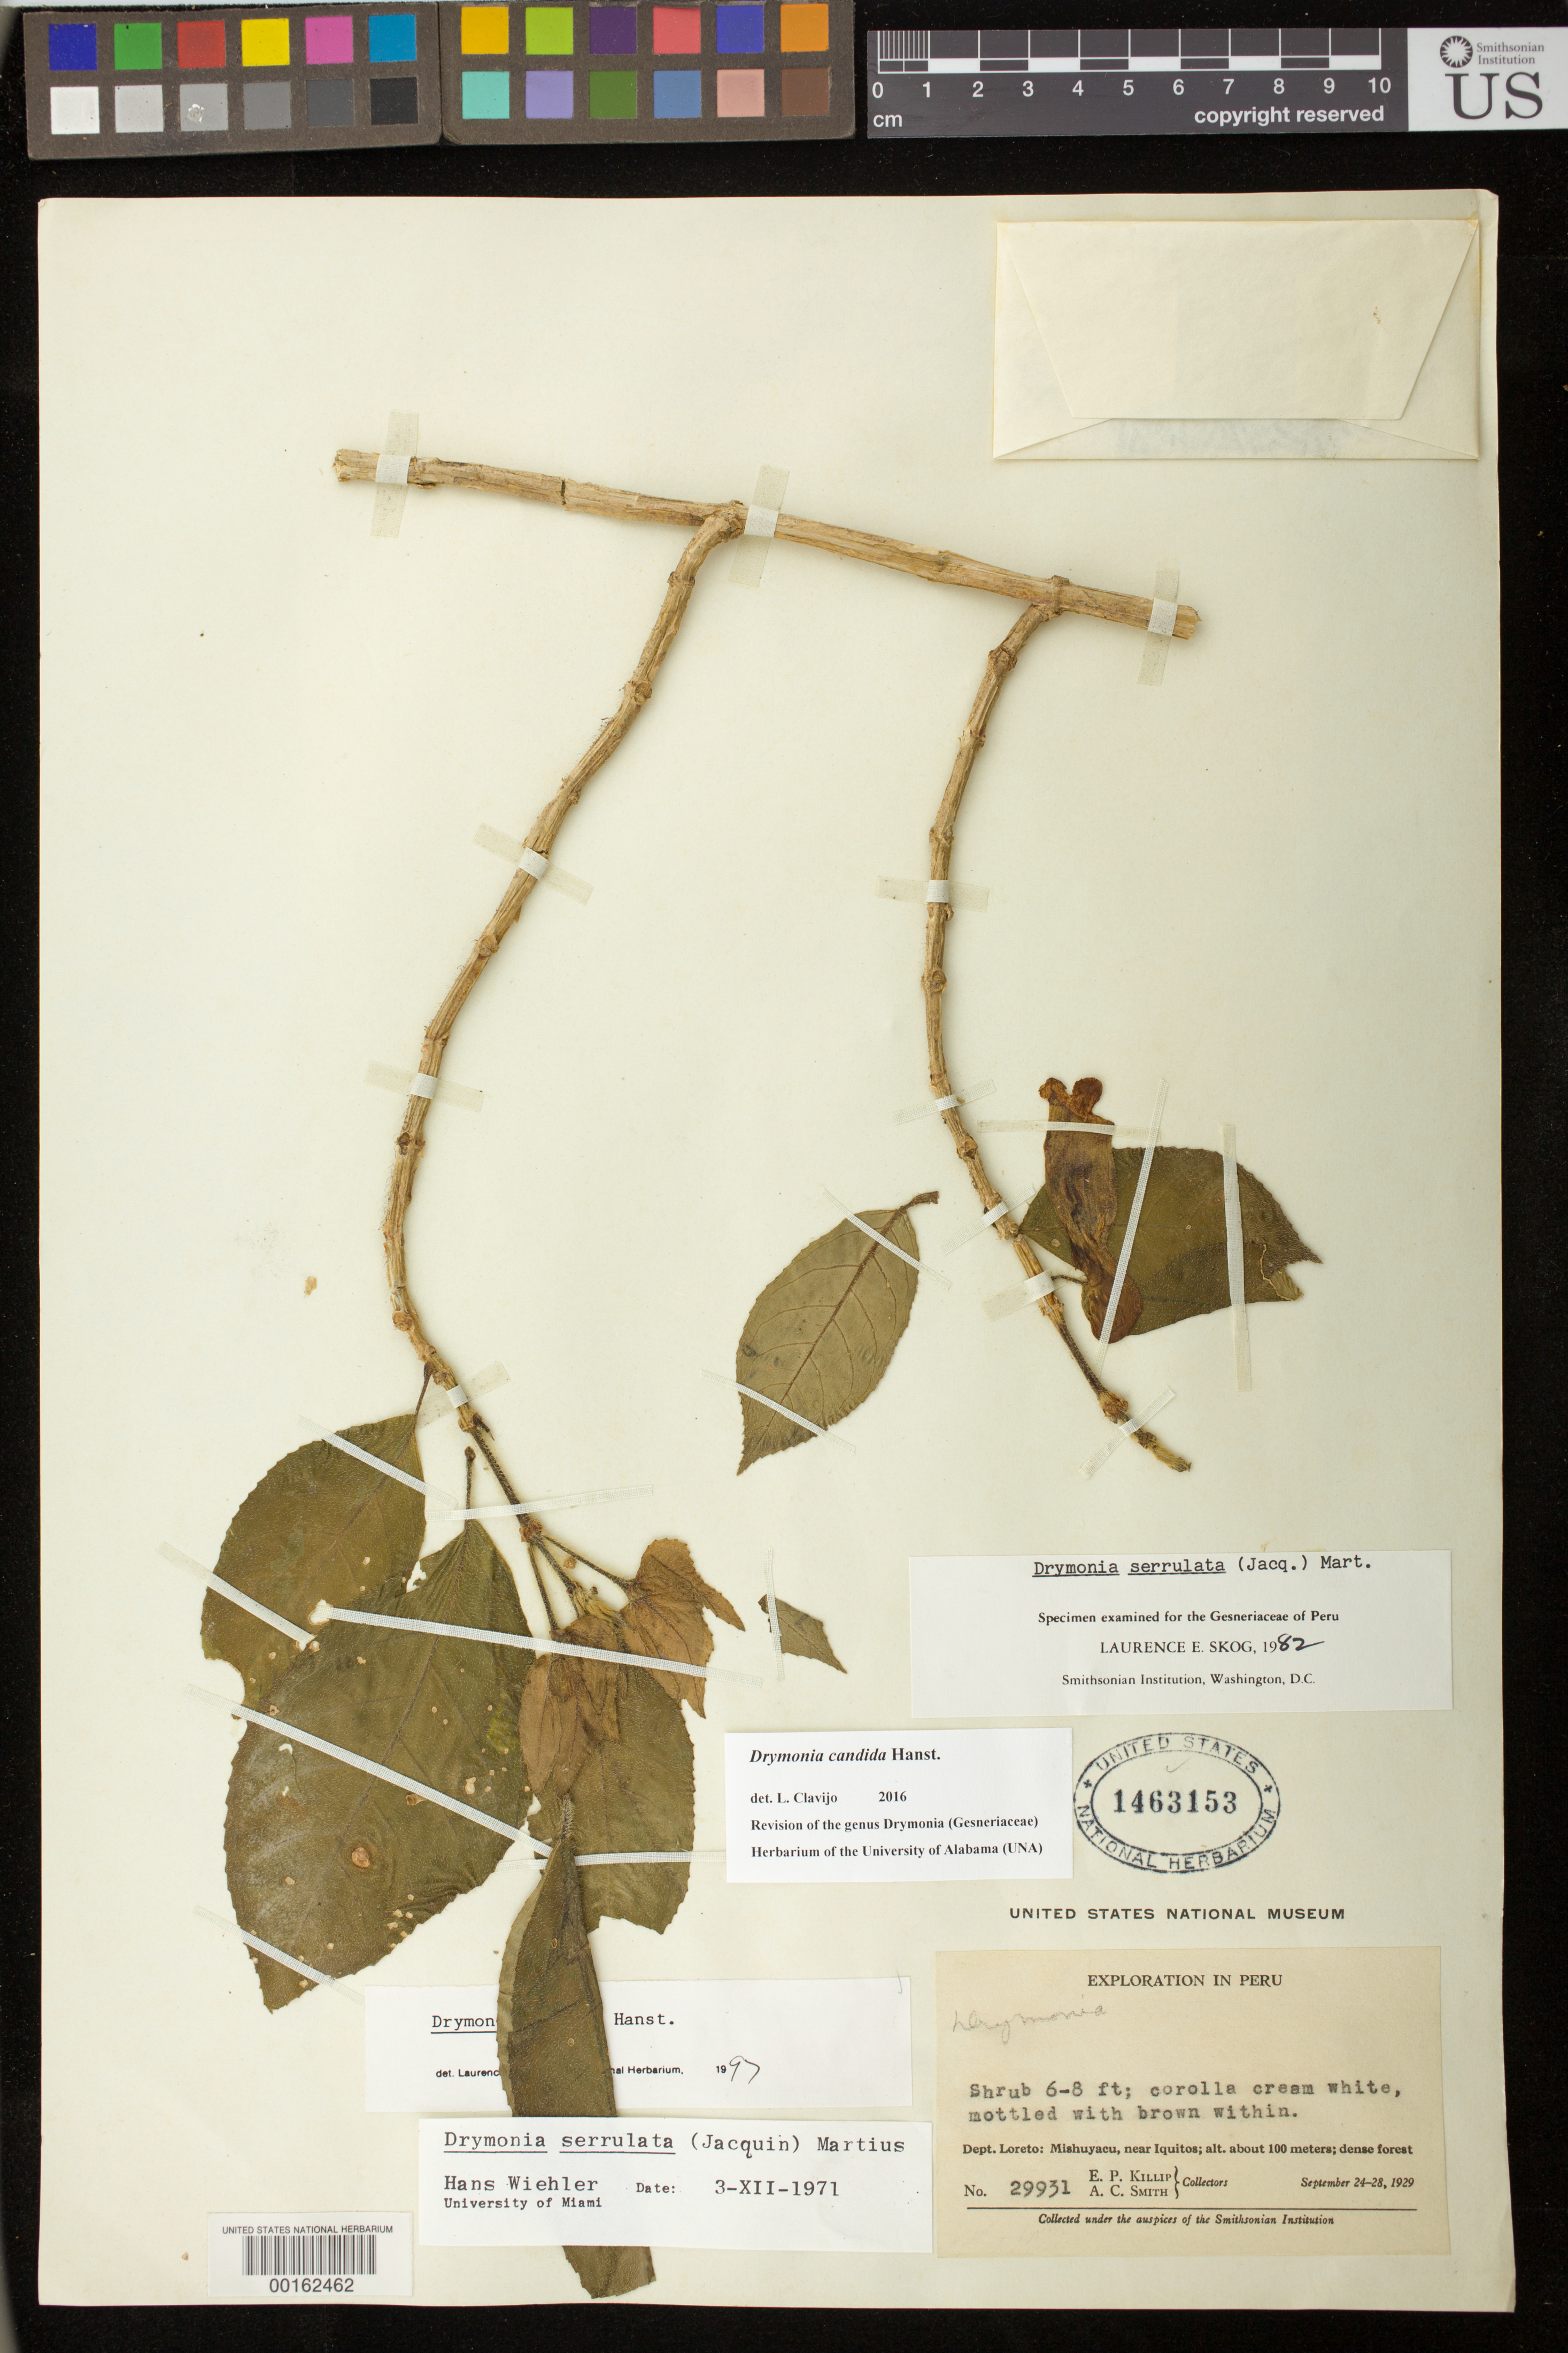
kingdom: Plantae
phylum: Tracheophyta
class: Magnoliopsida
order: Lamiales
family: Gesneriaceae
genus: Drymonia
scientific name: Drymonia candida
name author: Hanst.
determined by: Skog, Laurence E.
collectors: E. P. Killip & A. C. Smith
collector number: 29931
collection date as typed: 24-28 Sep 1929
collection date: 1929-09-24/1929-09-28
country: Peru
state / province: Loreto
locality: Mishuyacu, near Iquitos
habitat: Dense forest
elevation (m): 100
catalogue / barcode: US 1463153